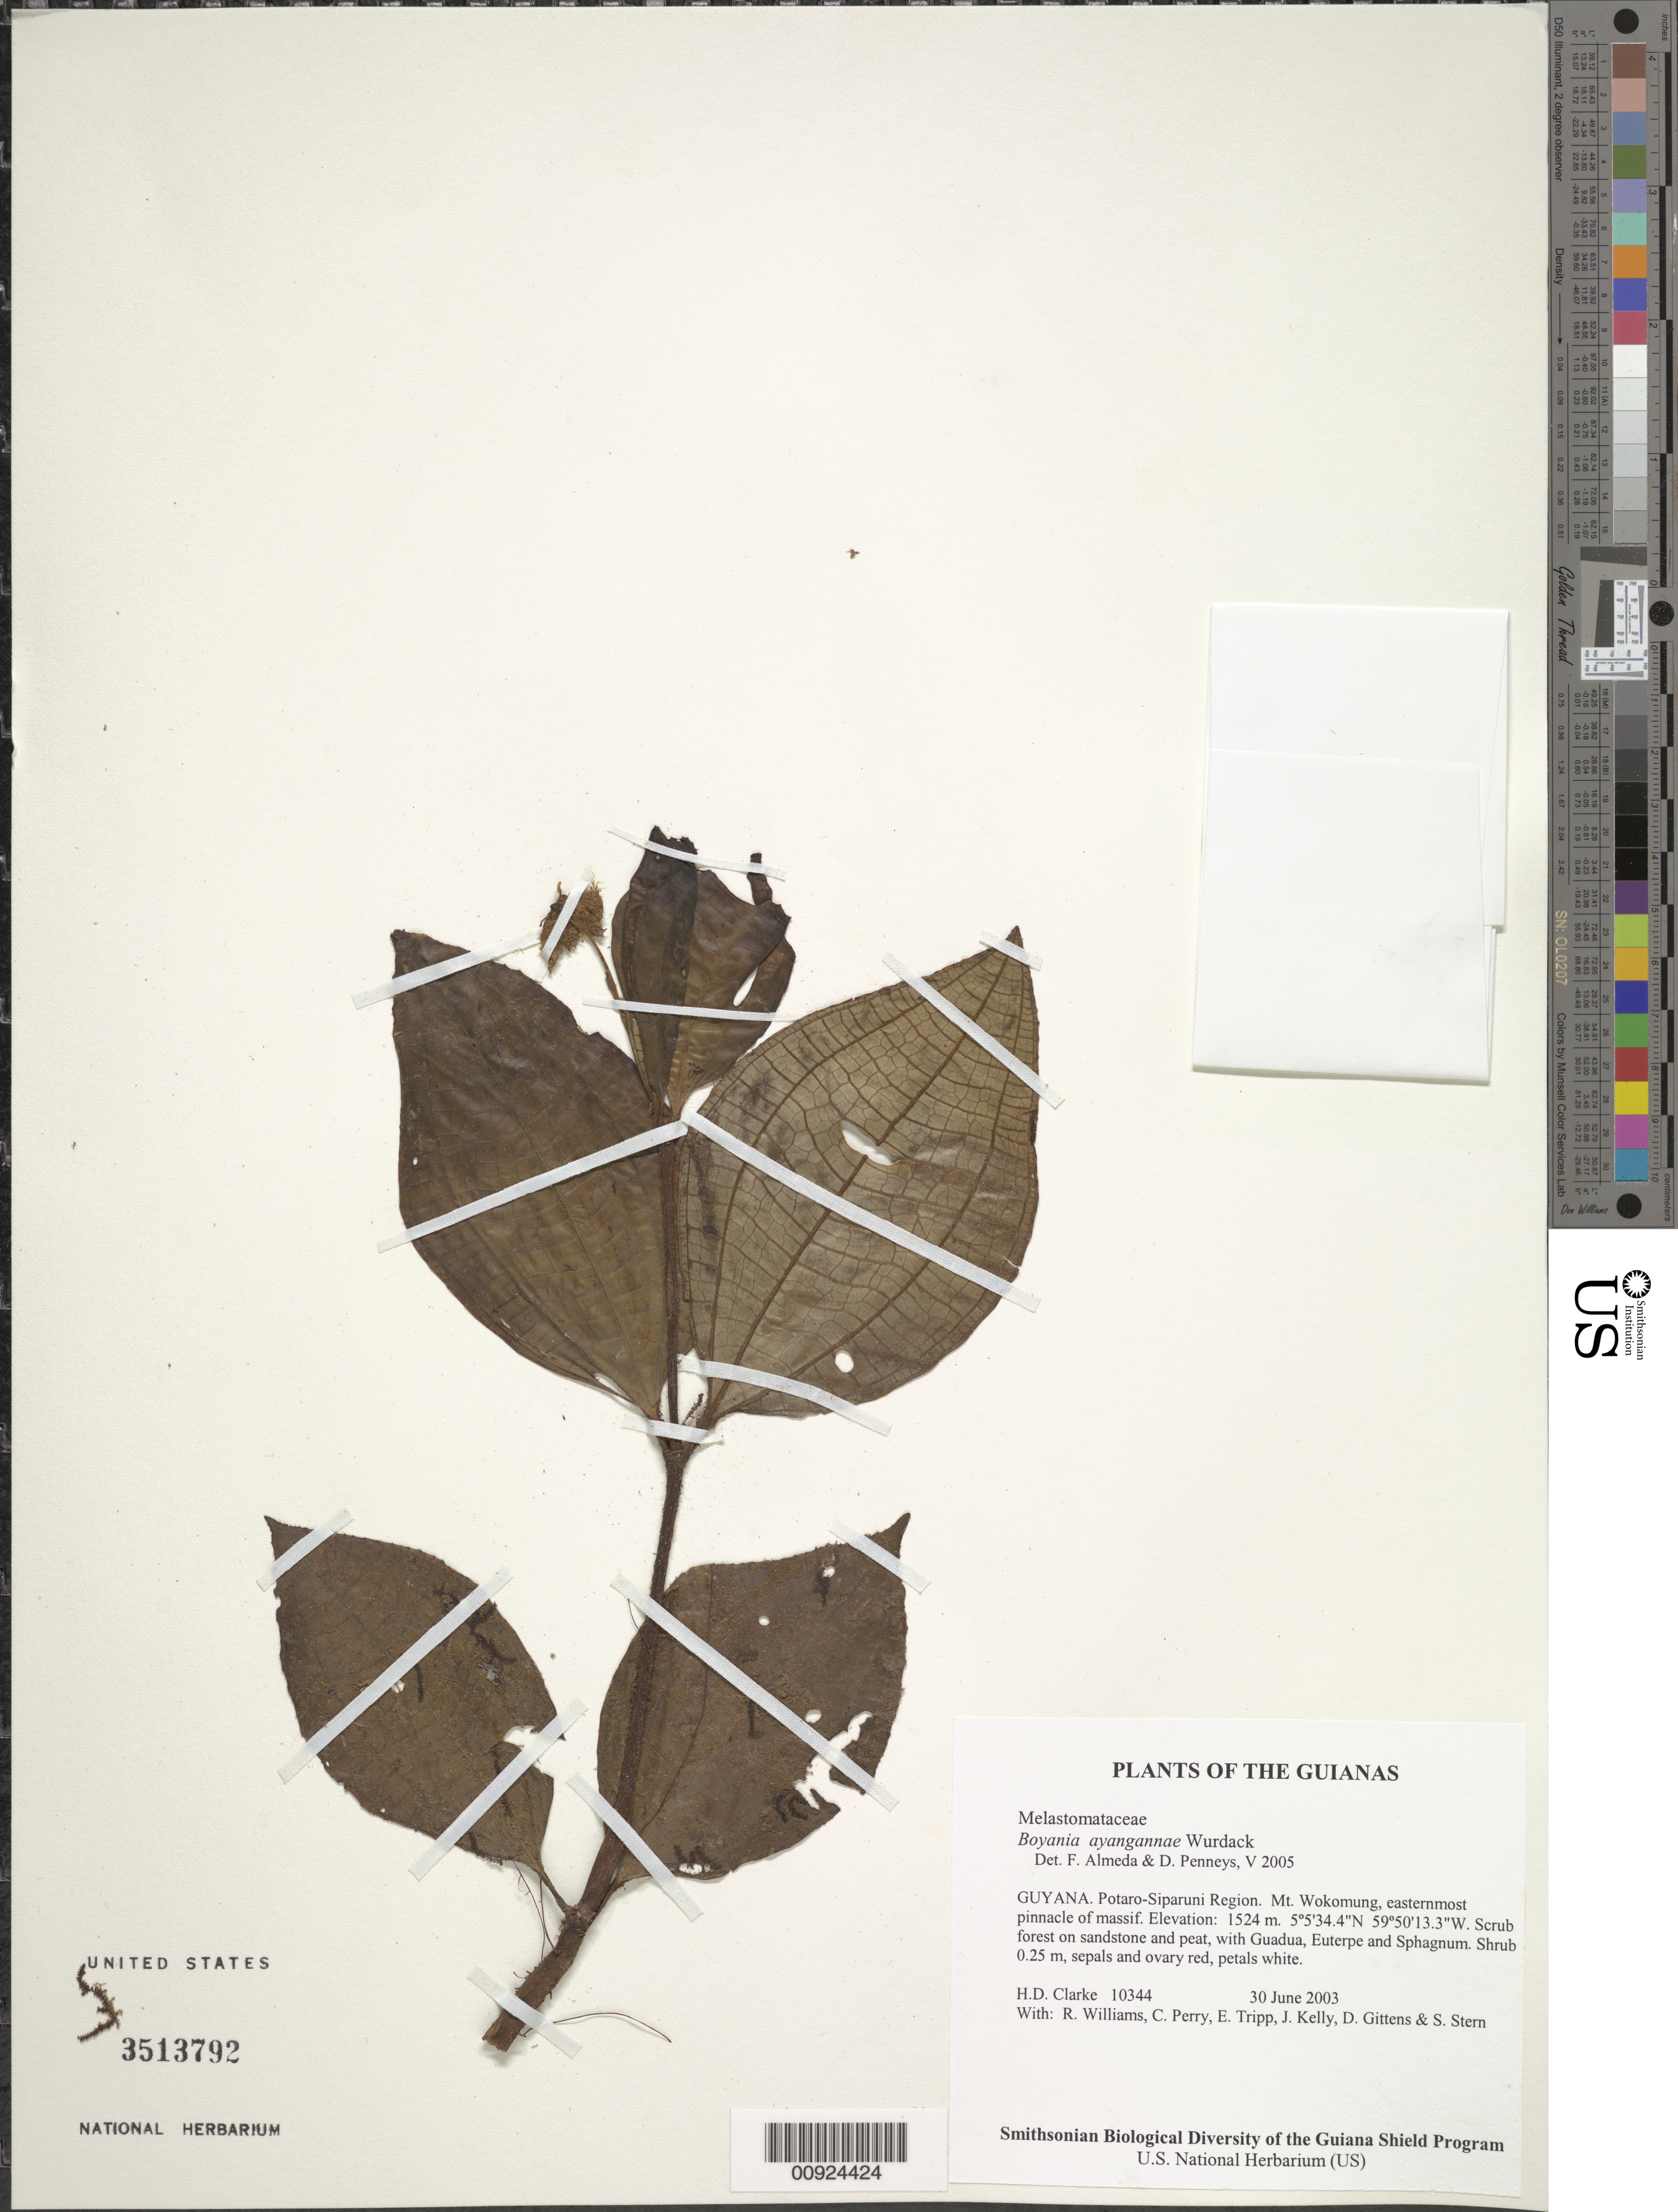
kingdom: Plantae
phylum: Tracheophyta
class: Magnoliopsida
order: Myrtales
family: Melastomataceae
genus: Boyania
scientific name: Boyania ayangannae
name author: Wurdack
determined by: Almeda, F.; Penneys, D. S.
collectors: H. D. Clarke, R. Williams, C. Perry, E. Tripp, J. Kelly, D. Gittens & S. R. Stern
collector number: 10344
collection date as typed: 30 June 2003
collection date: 2003-06-30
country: Guyana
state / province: Potaro-Siparuni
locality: Mt. Wokomung, easternmost pinnacle of massif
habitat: Scrub forest on sandstone and peat, with Guadua, Euterpe and Sphagnum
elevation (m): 1524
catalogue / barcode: US 3513792